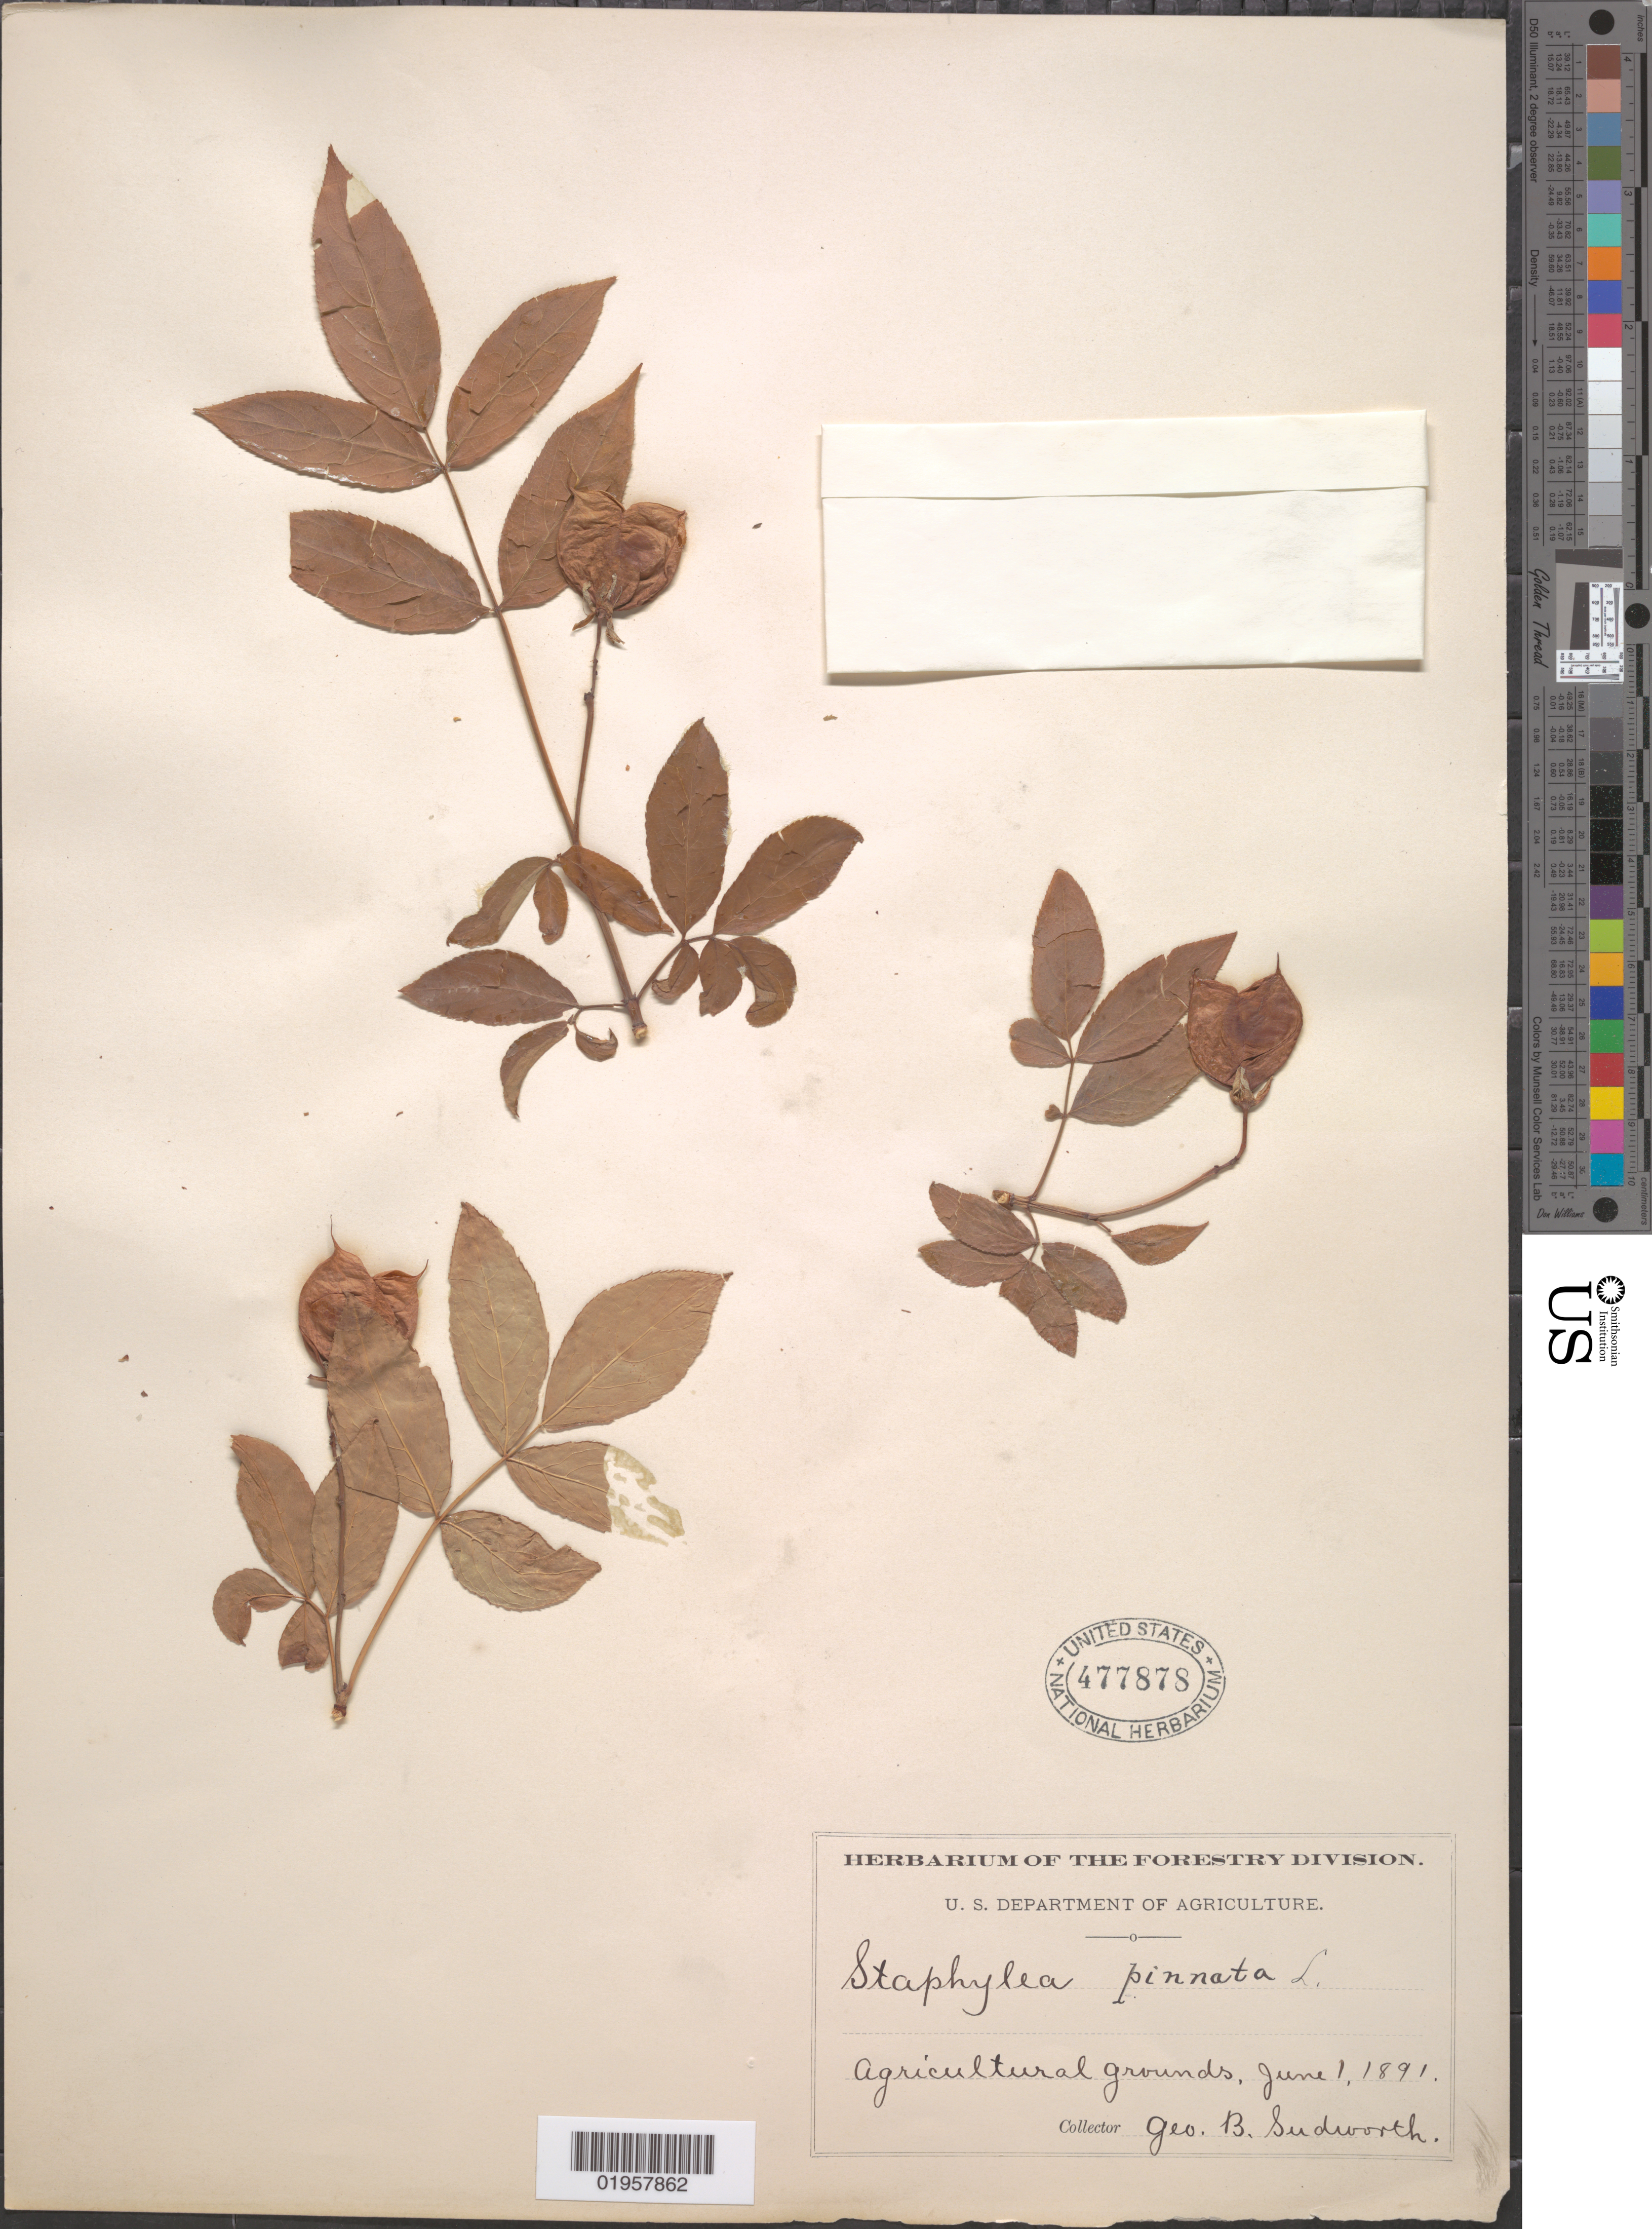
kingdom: Plantae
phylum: Tracheophyta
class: Magnoliopsida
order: Crossosomatales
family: Staphyleaceae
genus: Staphylea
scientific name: Staphylea pinnata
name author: L.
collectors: G. B. Sudworth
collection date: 1891-06-01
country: United States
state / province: District of Columbia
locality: Agricultural grounds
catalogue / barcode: US 477878